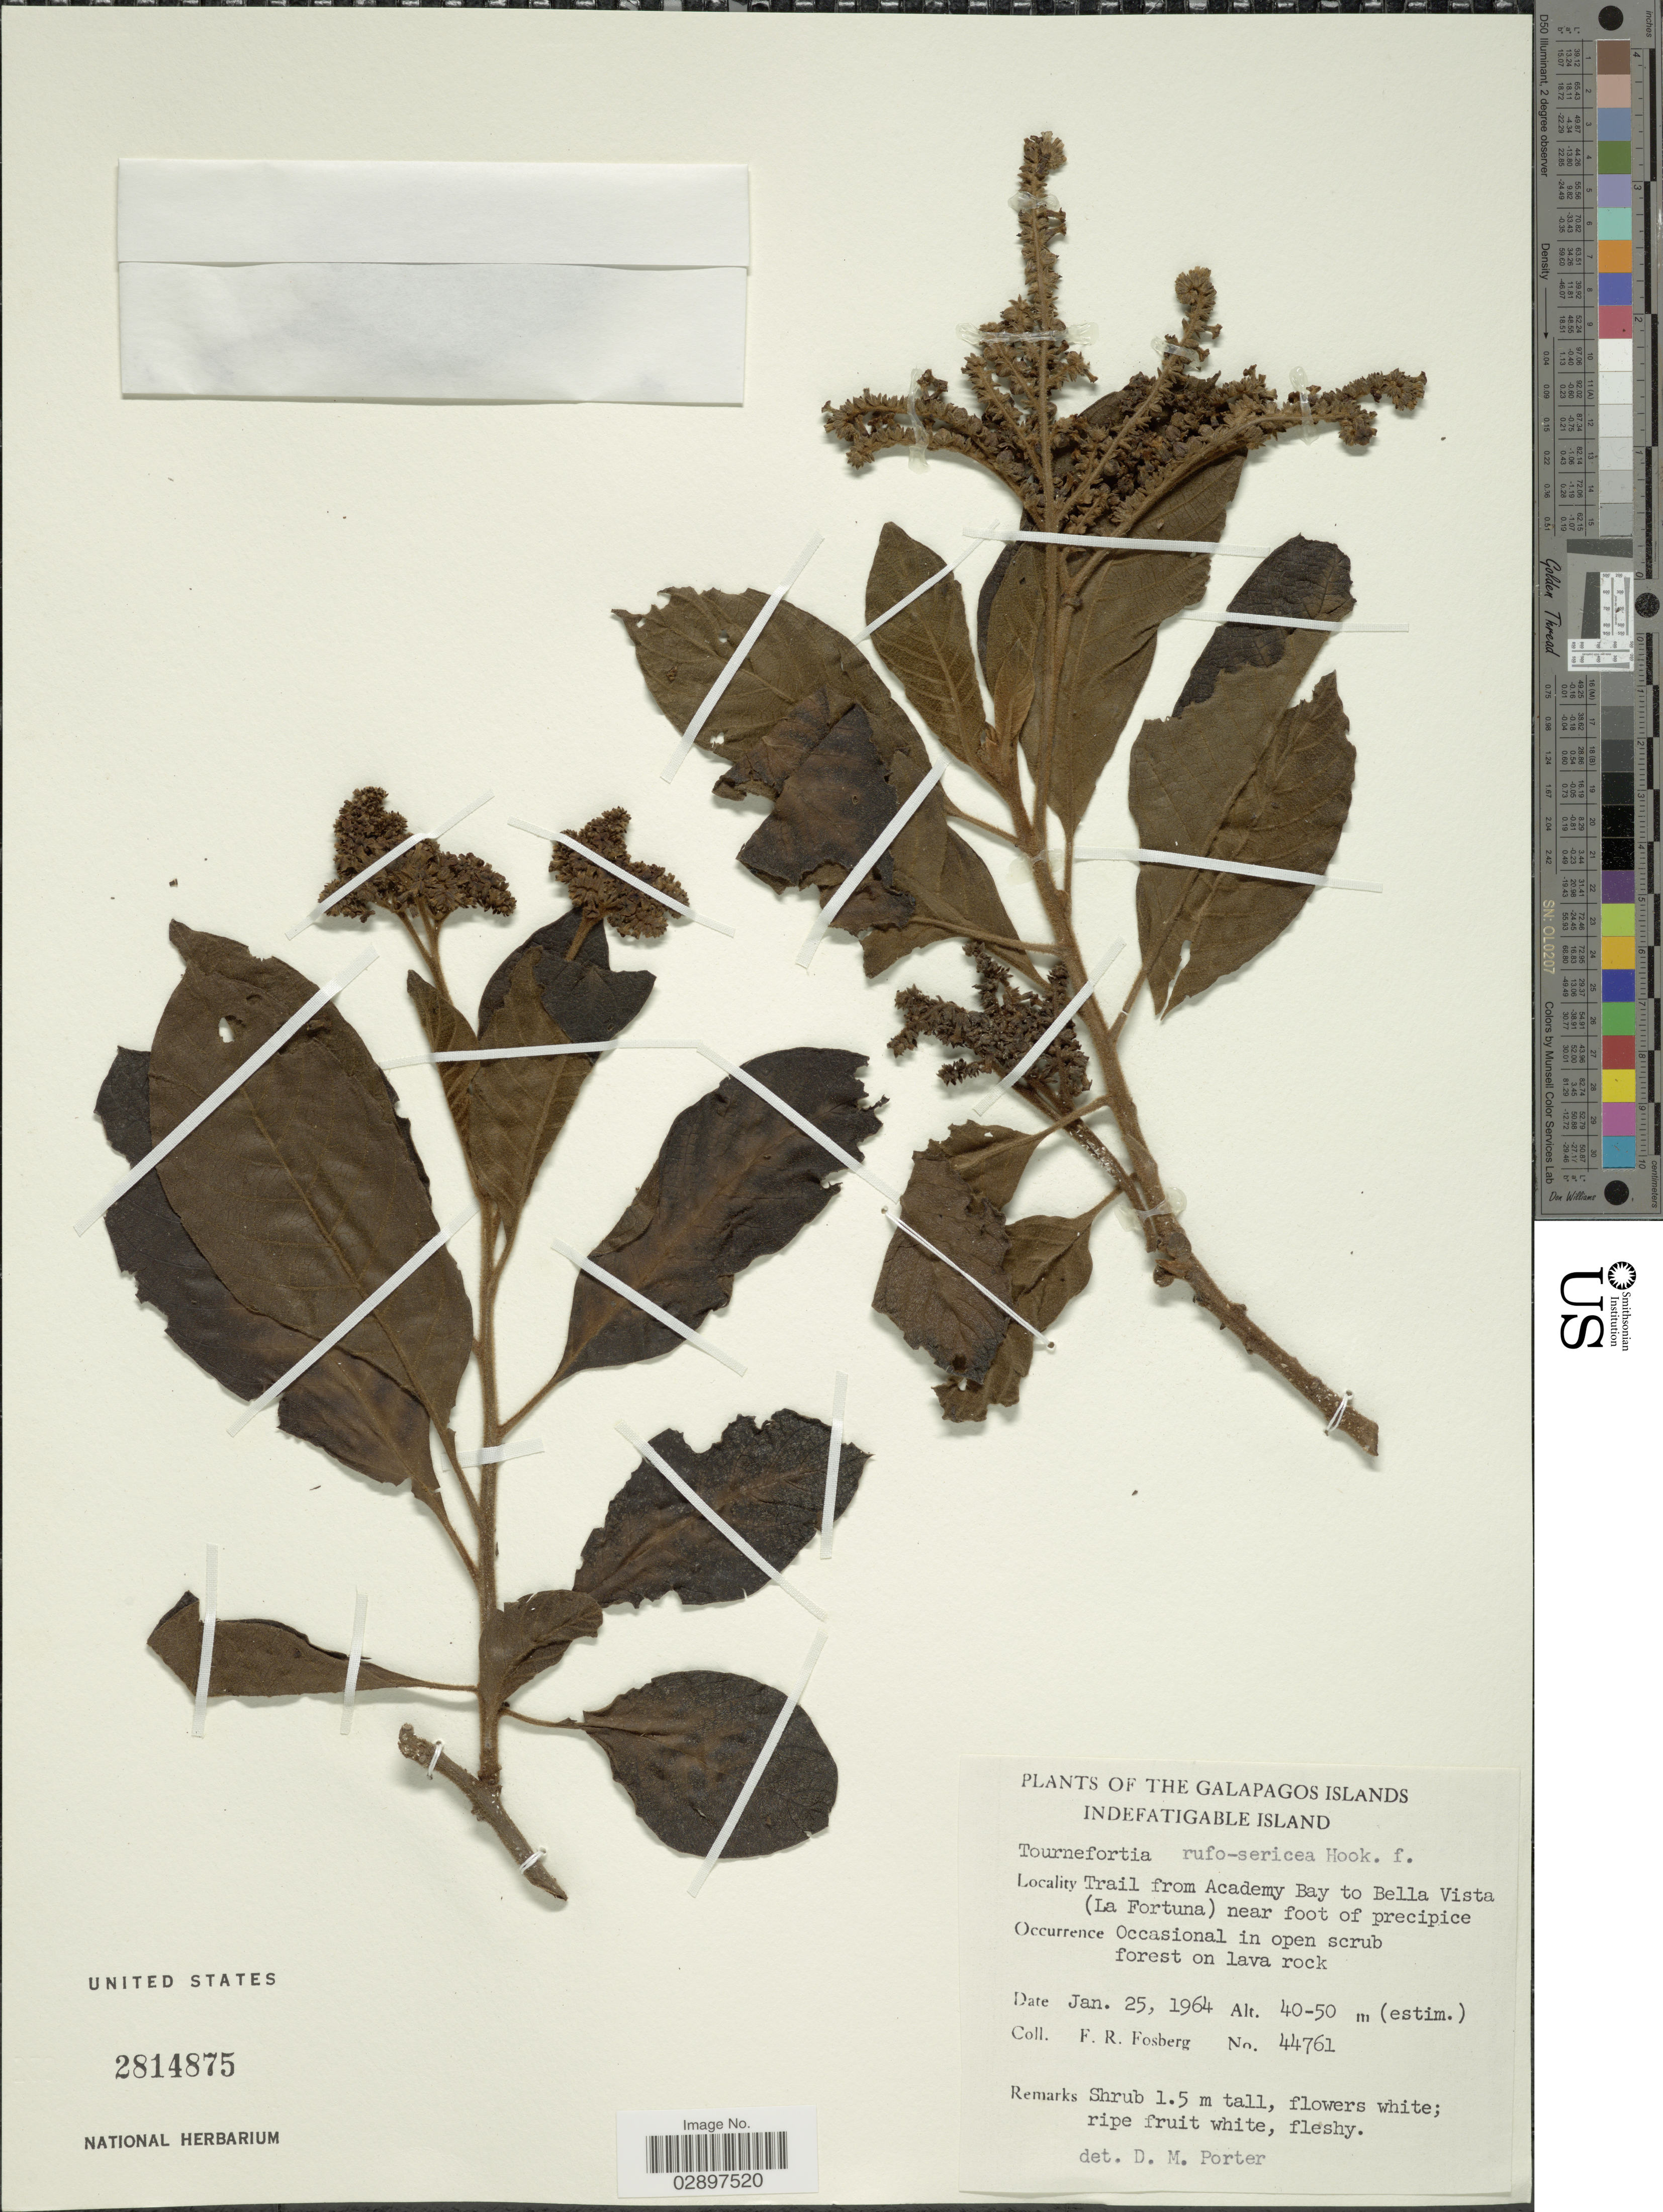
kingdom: Plantae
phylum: Tracheophyta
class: Magnoliopsida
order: Boraginales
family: Heliotropiaceae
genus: Tournefortia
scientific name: Tournefortia rufo-sericea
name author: Hook. f.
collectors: F. R. Fosberg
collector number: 44761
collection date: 1964-01-25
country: Ecuador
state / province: Colón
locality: The Galapagos Islands. Indefatigable Island. Trail from Academy Bay to Bella Vista (La Fortuna) near foot of precipice.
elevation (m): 40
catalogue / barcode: US 2814875